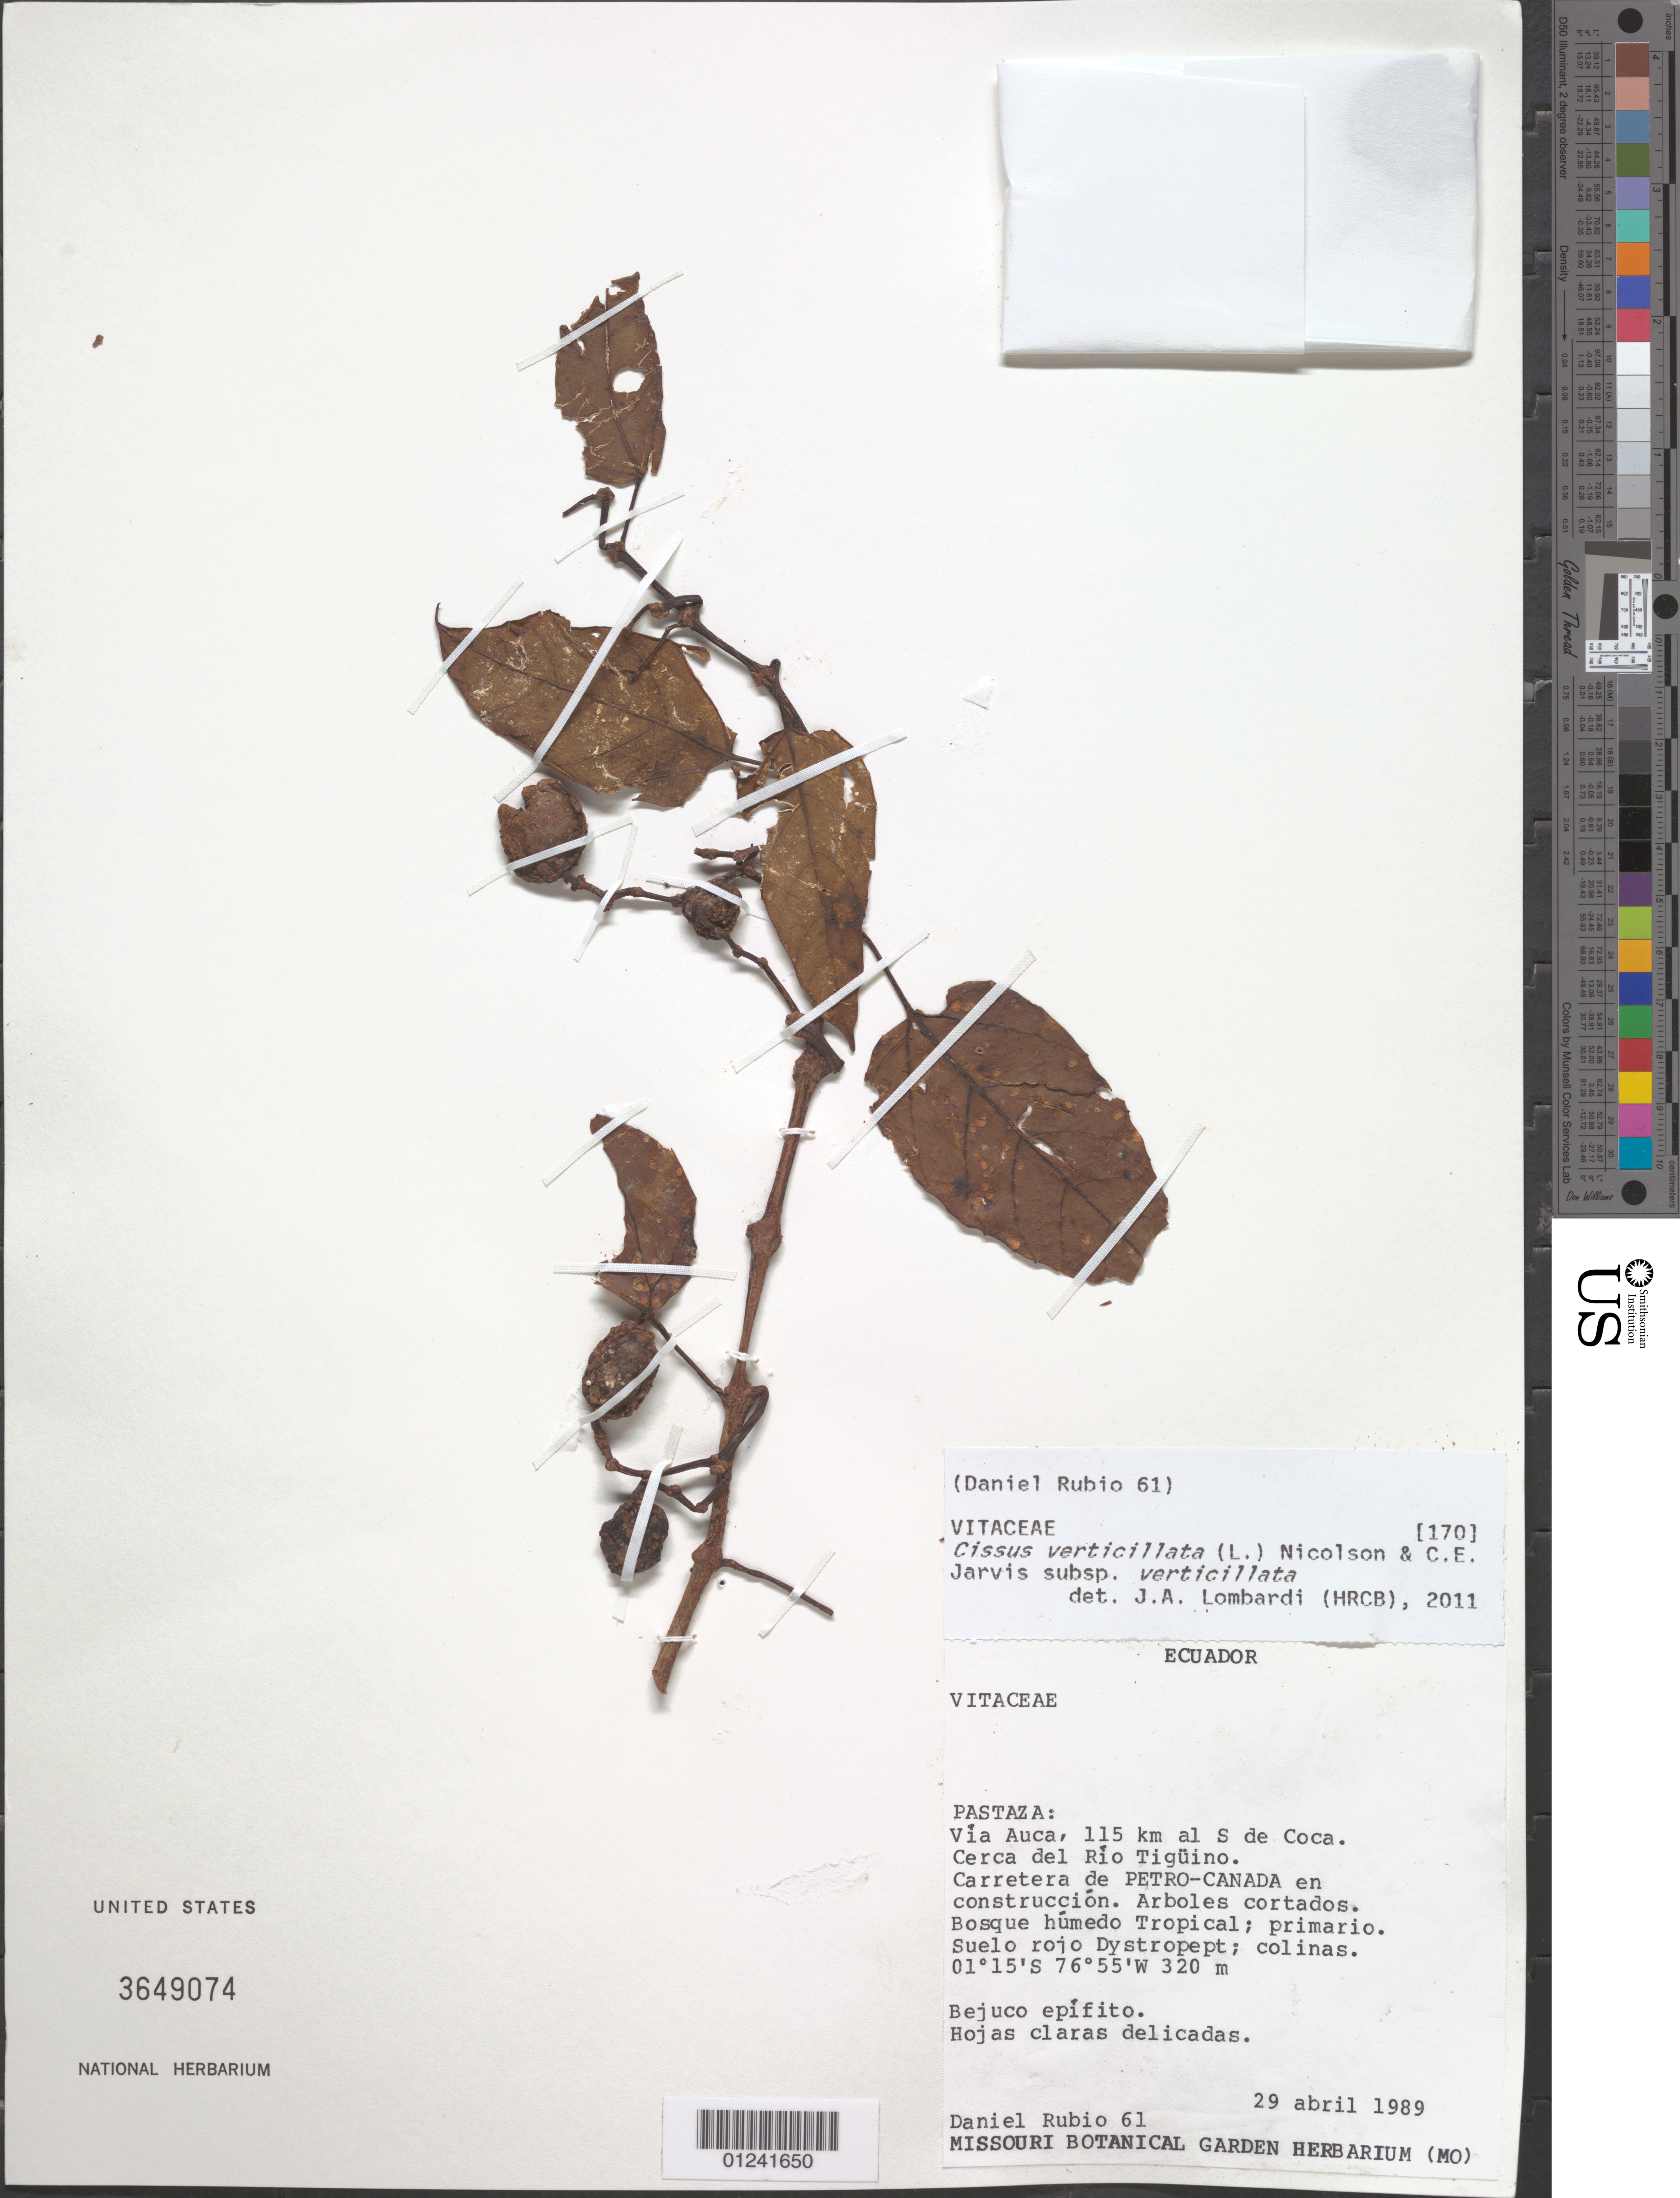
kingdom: Plantae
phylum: Tracheophyta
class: Magnoliopsida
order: Vitales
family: Vitaceae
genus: Cissus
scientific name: Cissus verticillata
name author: (L.) Nicolson & C.E. Jarvis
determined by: Lombardi, Julio A.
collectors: D. Rubio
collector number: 61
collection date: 1989-04-26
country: Ecuador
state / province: Pastaza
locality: Via Auca, 115 km al S de Coca. Cerca del Rio Tiguino. Carretera de Petro-Canada en construccion.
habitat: Arboles cortados. Bosque humedo Tropical; primario. Suelo rojo Dystropept; colinas.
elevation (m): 320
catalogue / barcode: US 3649074